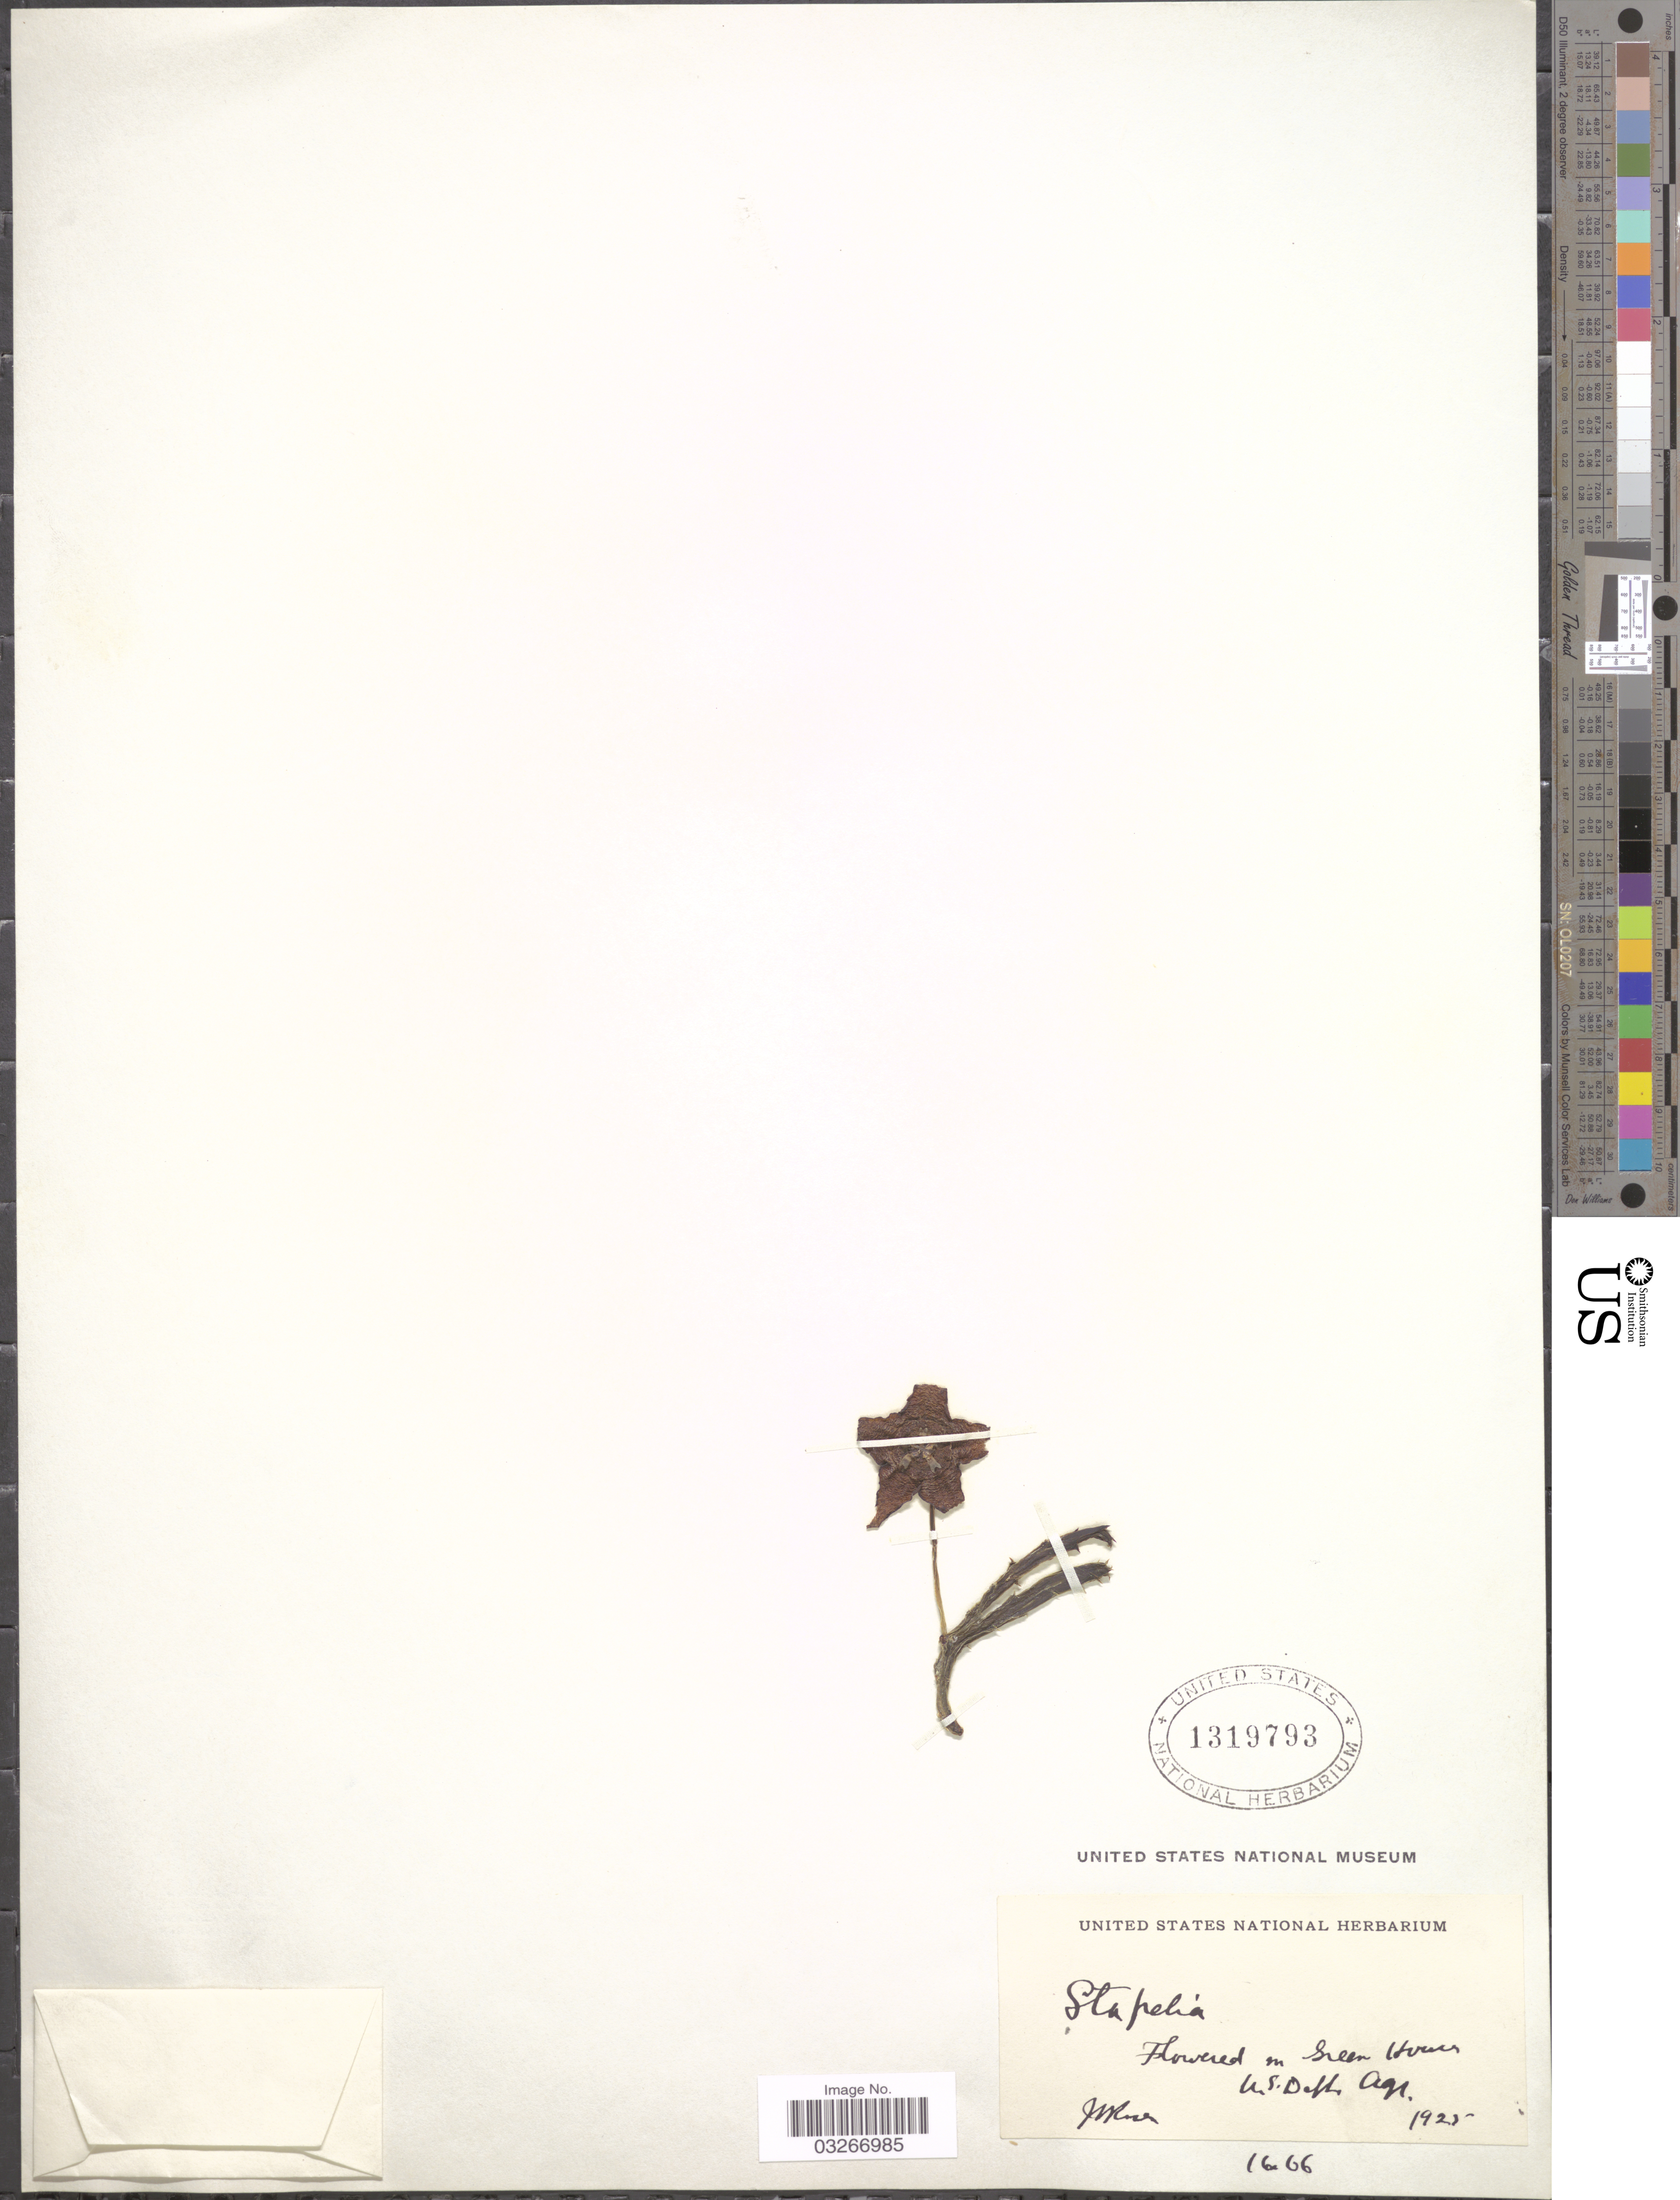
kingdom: Plantae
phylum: Tracheophyta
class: Magnoliopsida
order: Gentianales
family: Apocynaceae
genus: Orbea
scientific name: Orbea variegata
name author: (L.) Haw.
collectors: J. N. Rose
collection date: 1925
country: United States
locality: U. S. Dept. Agr.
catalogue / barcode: US 1319793